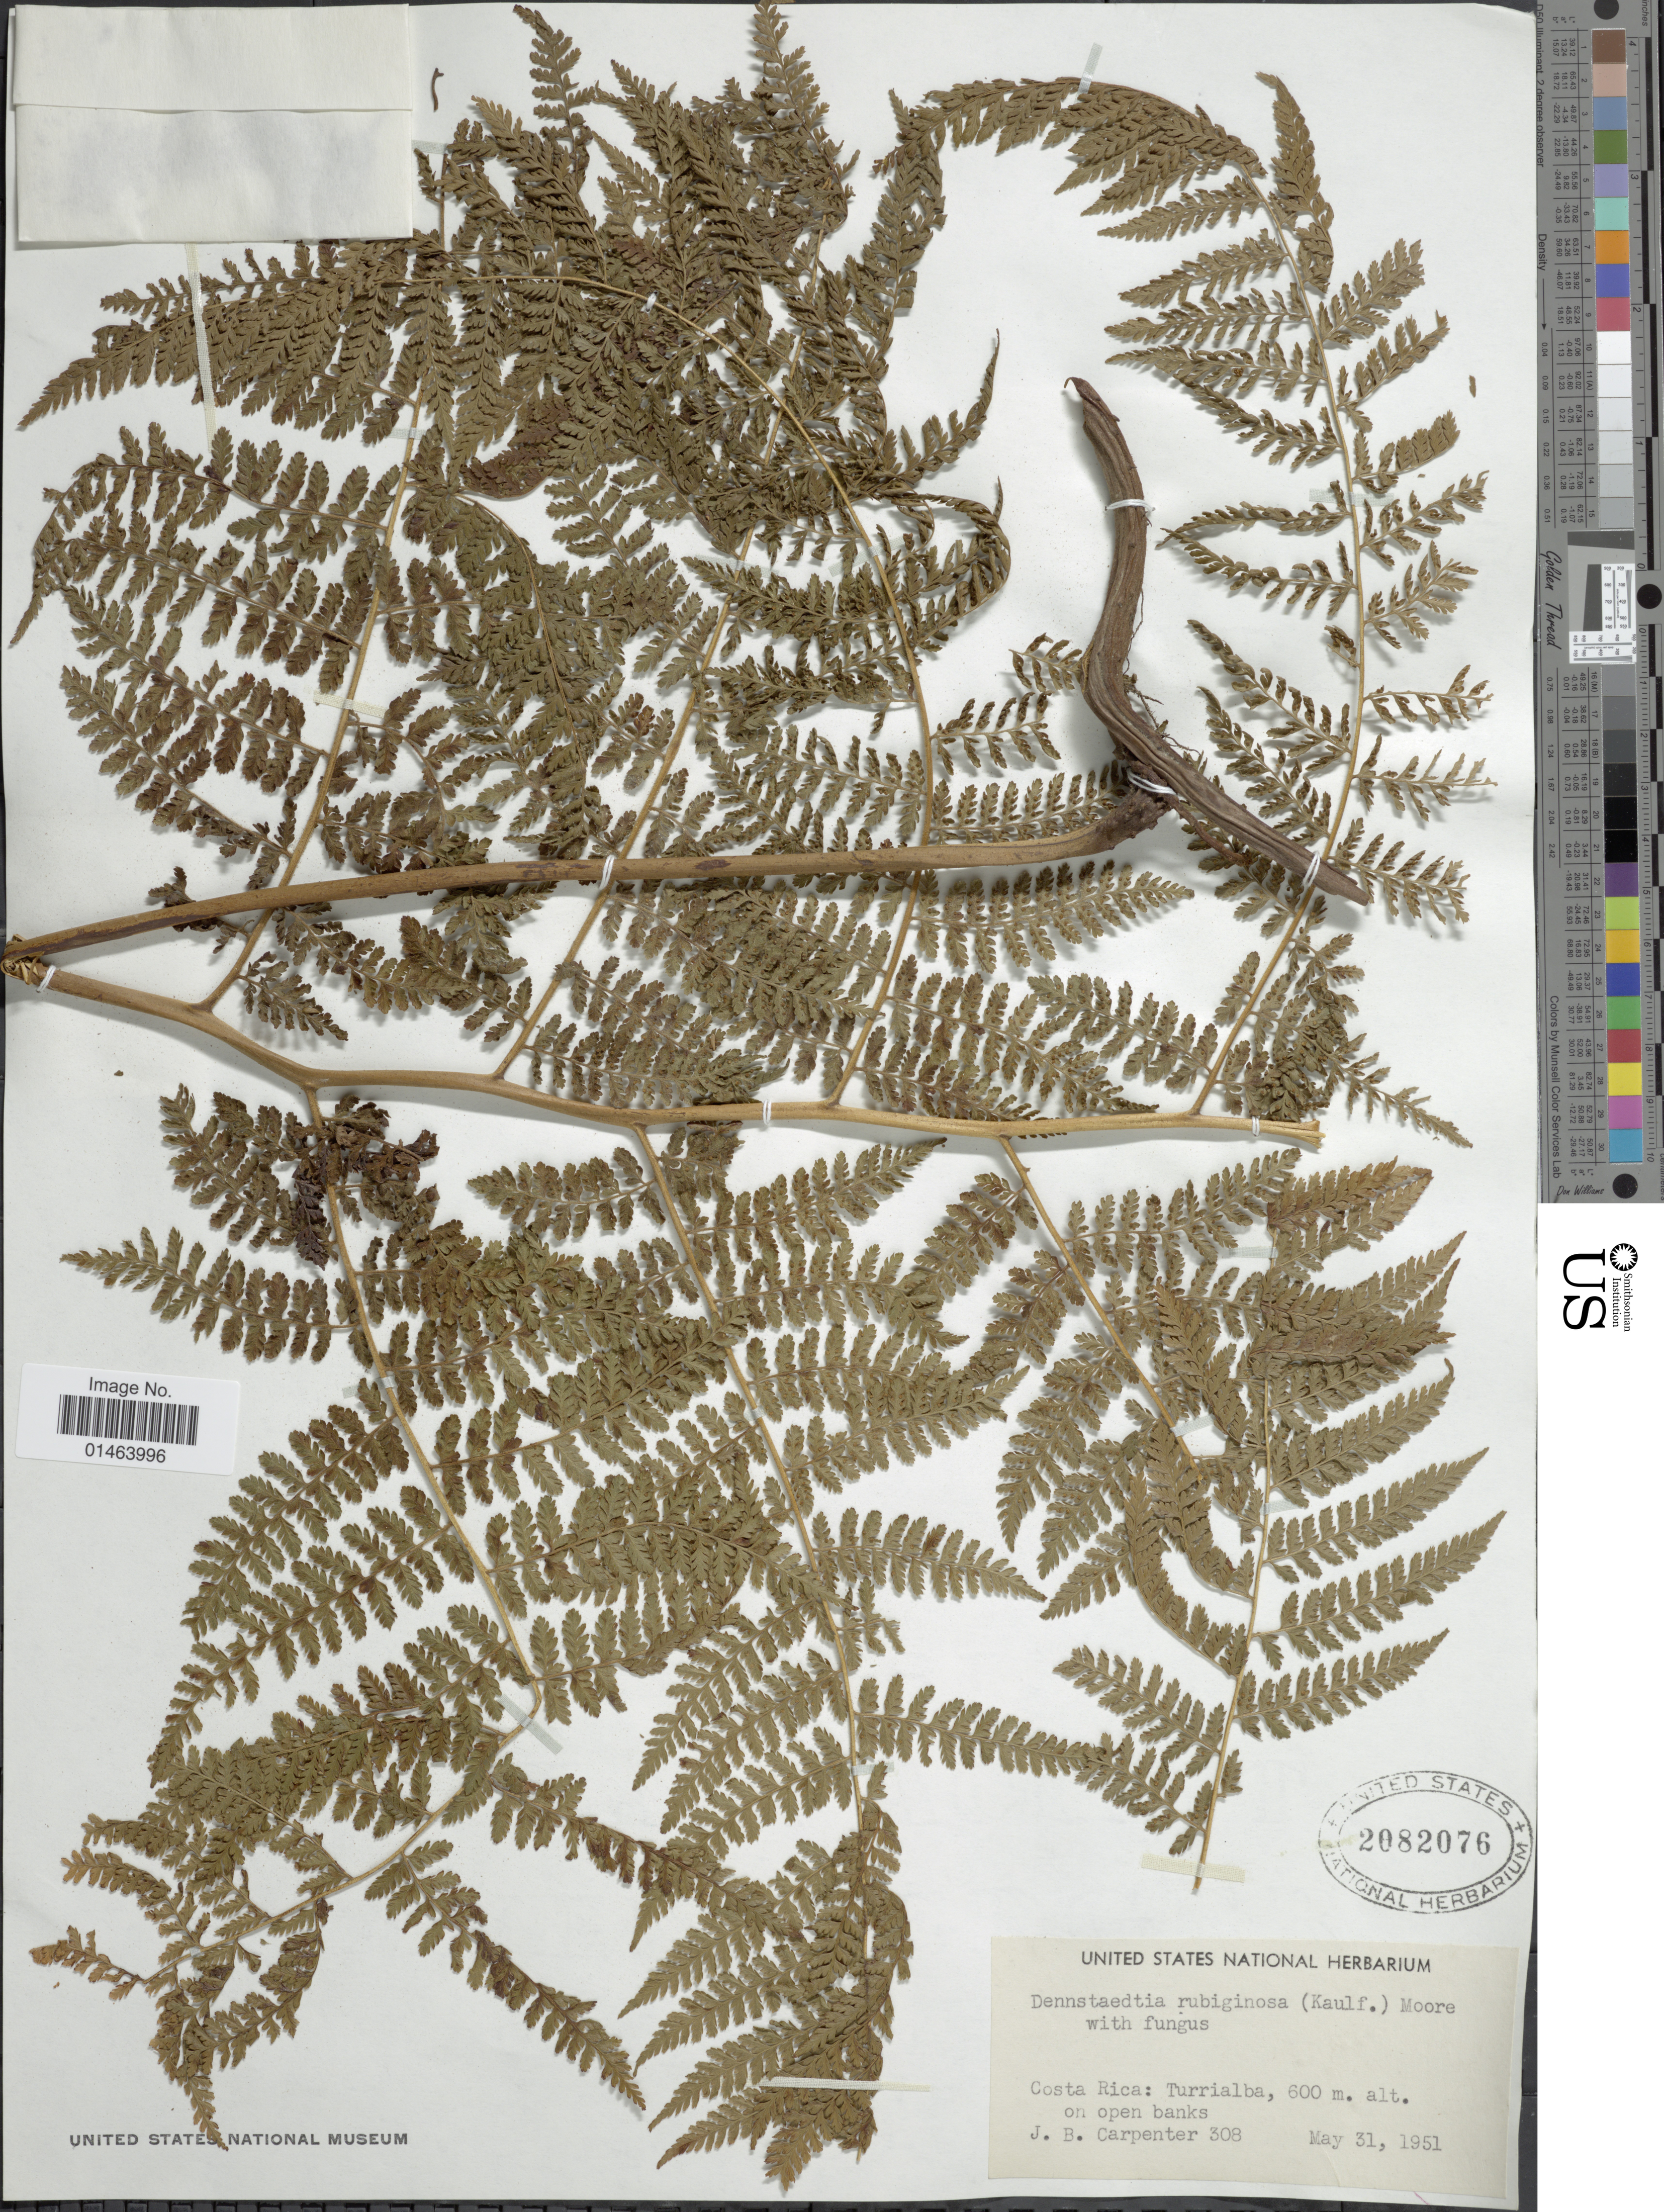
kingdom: Plantae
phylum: Tracheophyta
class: Polypodiopsida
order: Polypodiales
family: Dennstaedtiaceae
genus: Dennstaedtia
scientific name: Dennstaedtia cicutaria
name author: (Sw.) T. Moore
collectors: J. Carpenter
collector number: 308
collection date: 1951-05-31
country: Costa Rica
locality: Costa Rica: Turrialba.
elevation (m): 600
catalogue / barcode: US 2082076